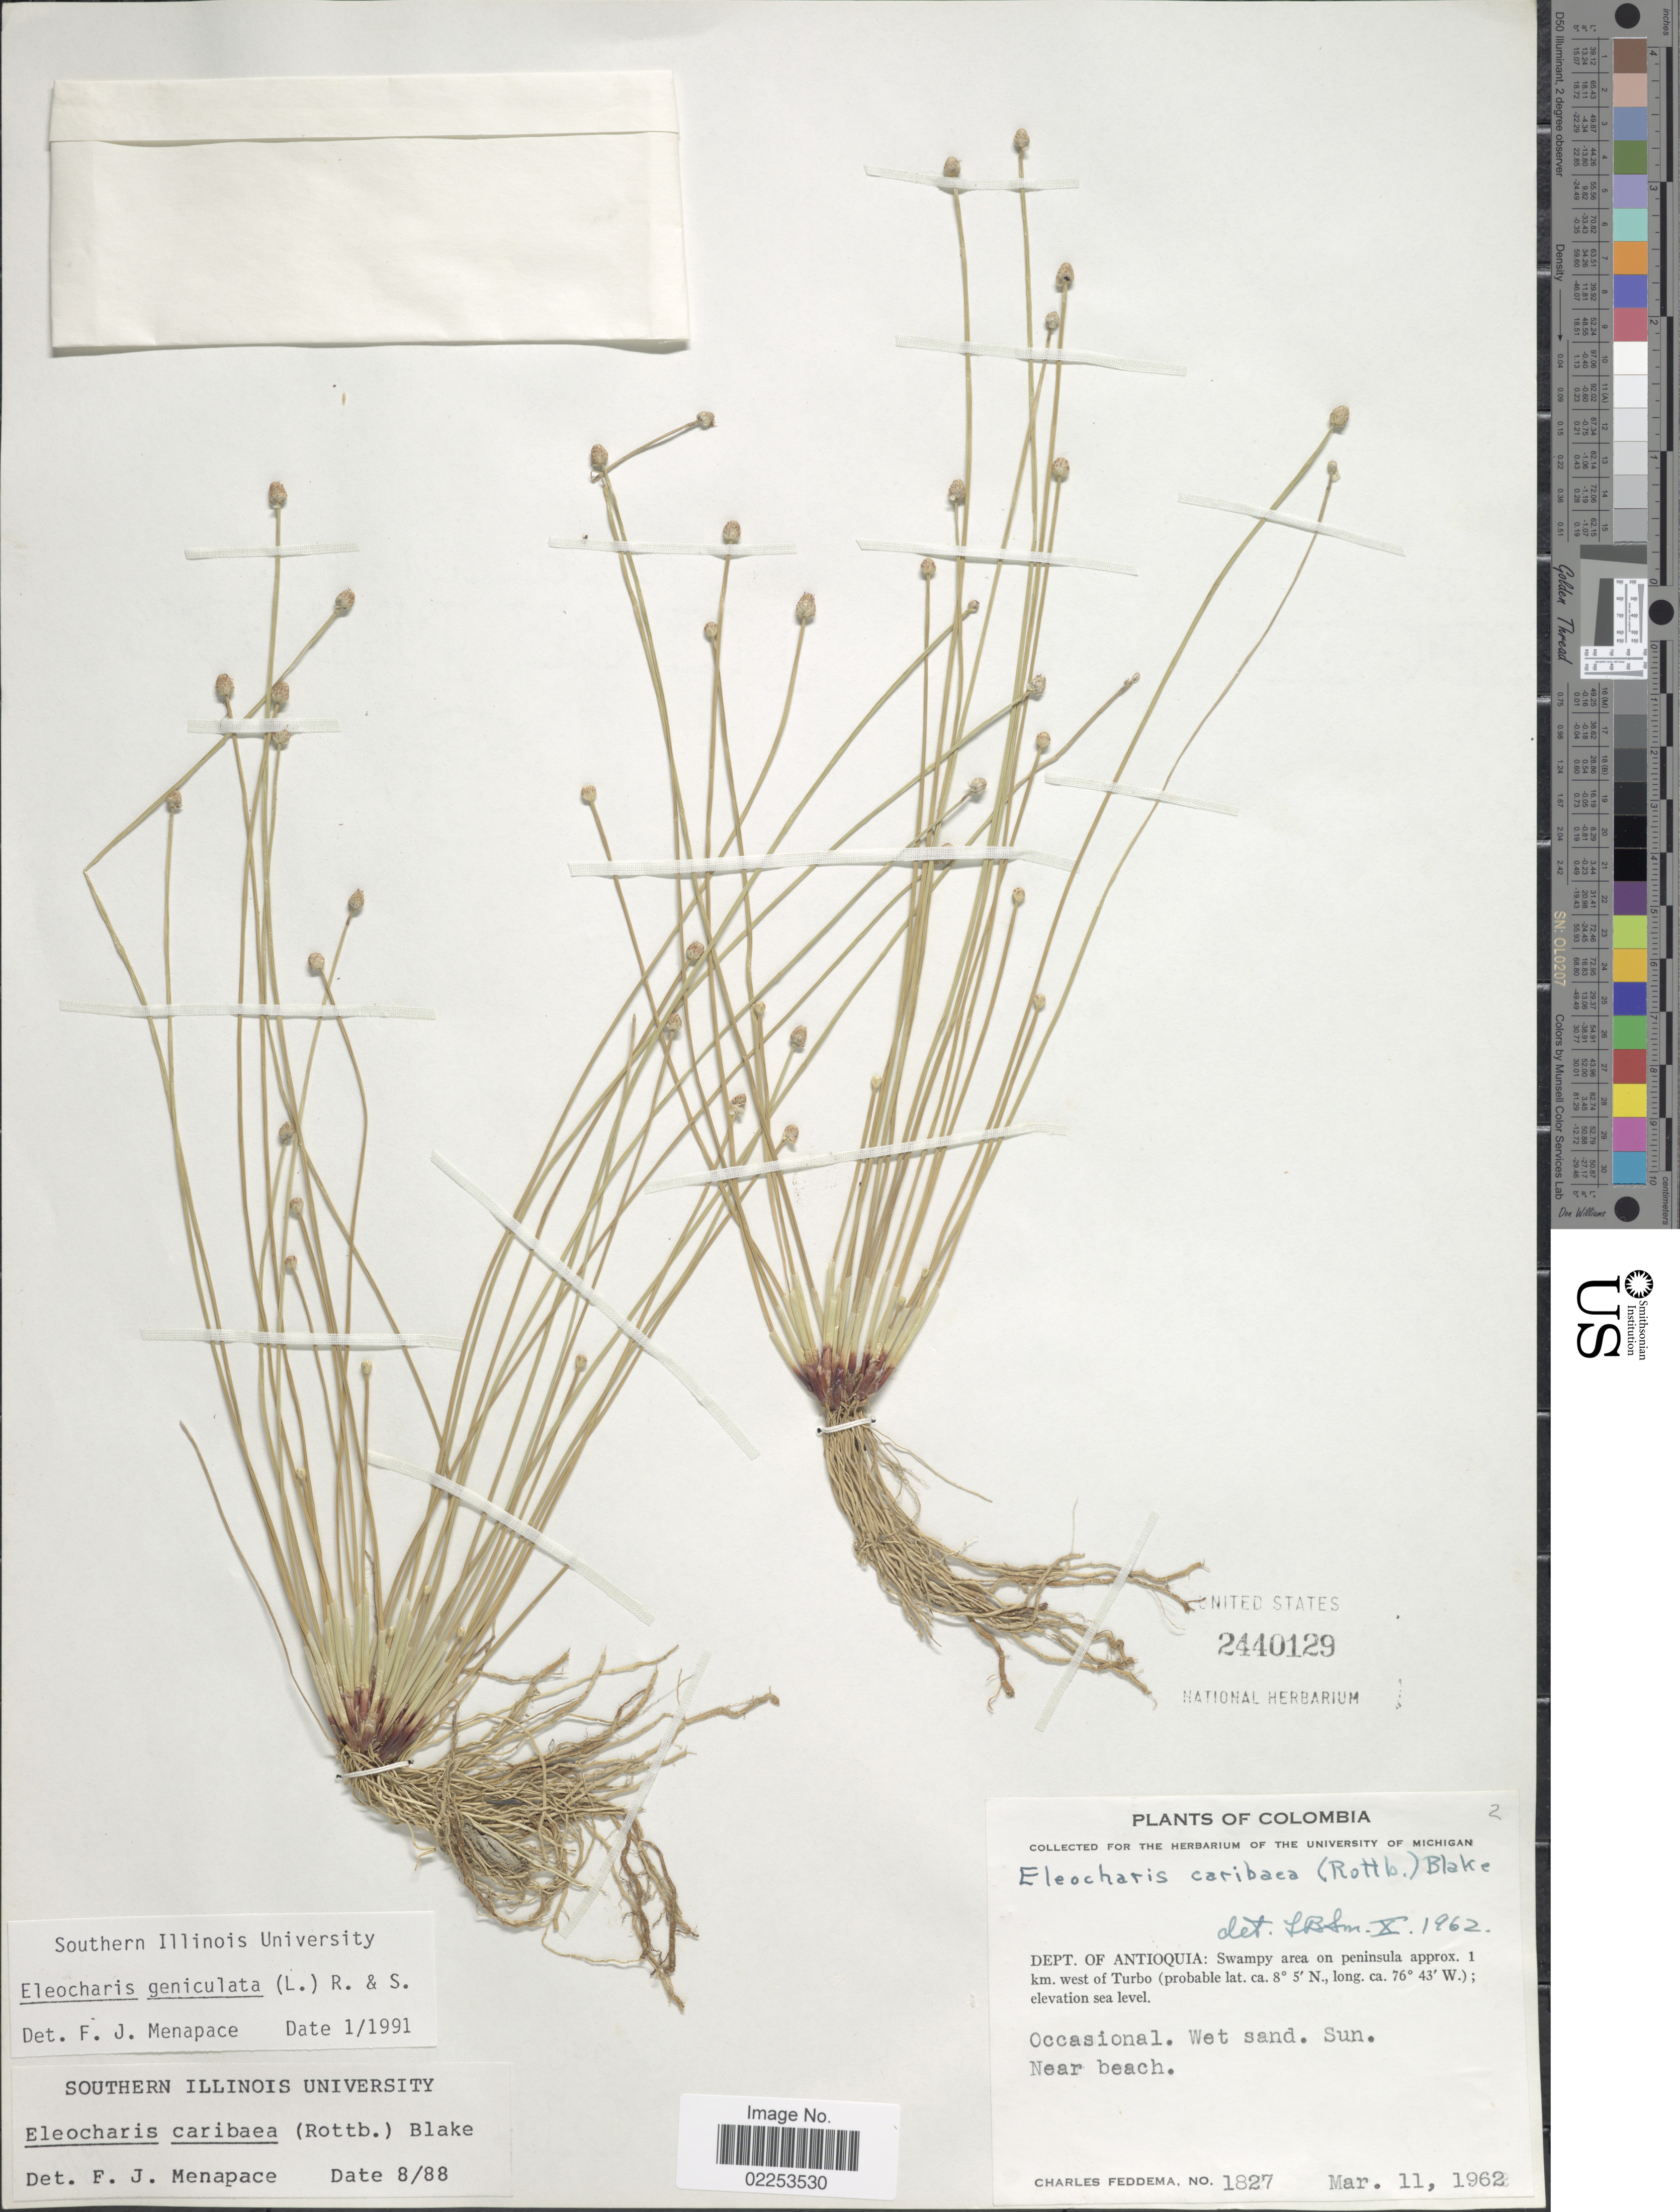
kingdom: Plantae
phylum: Tracheophyta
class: Liliopsida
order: Poales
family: Cyperaceae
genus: Eleocharis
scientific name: Eleocharis geniculata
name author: (L.) Roem. & Schult.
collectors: C. Feddema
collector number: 1827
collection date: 1962-03-11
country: Colombia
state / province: Antioquia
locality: Dept. de Antioquia: Swampy area on peninsula approx. 1 km west of Turbo. Occasional, Wet sand. Sun Near beach.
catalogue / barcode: US 2440129